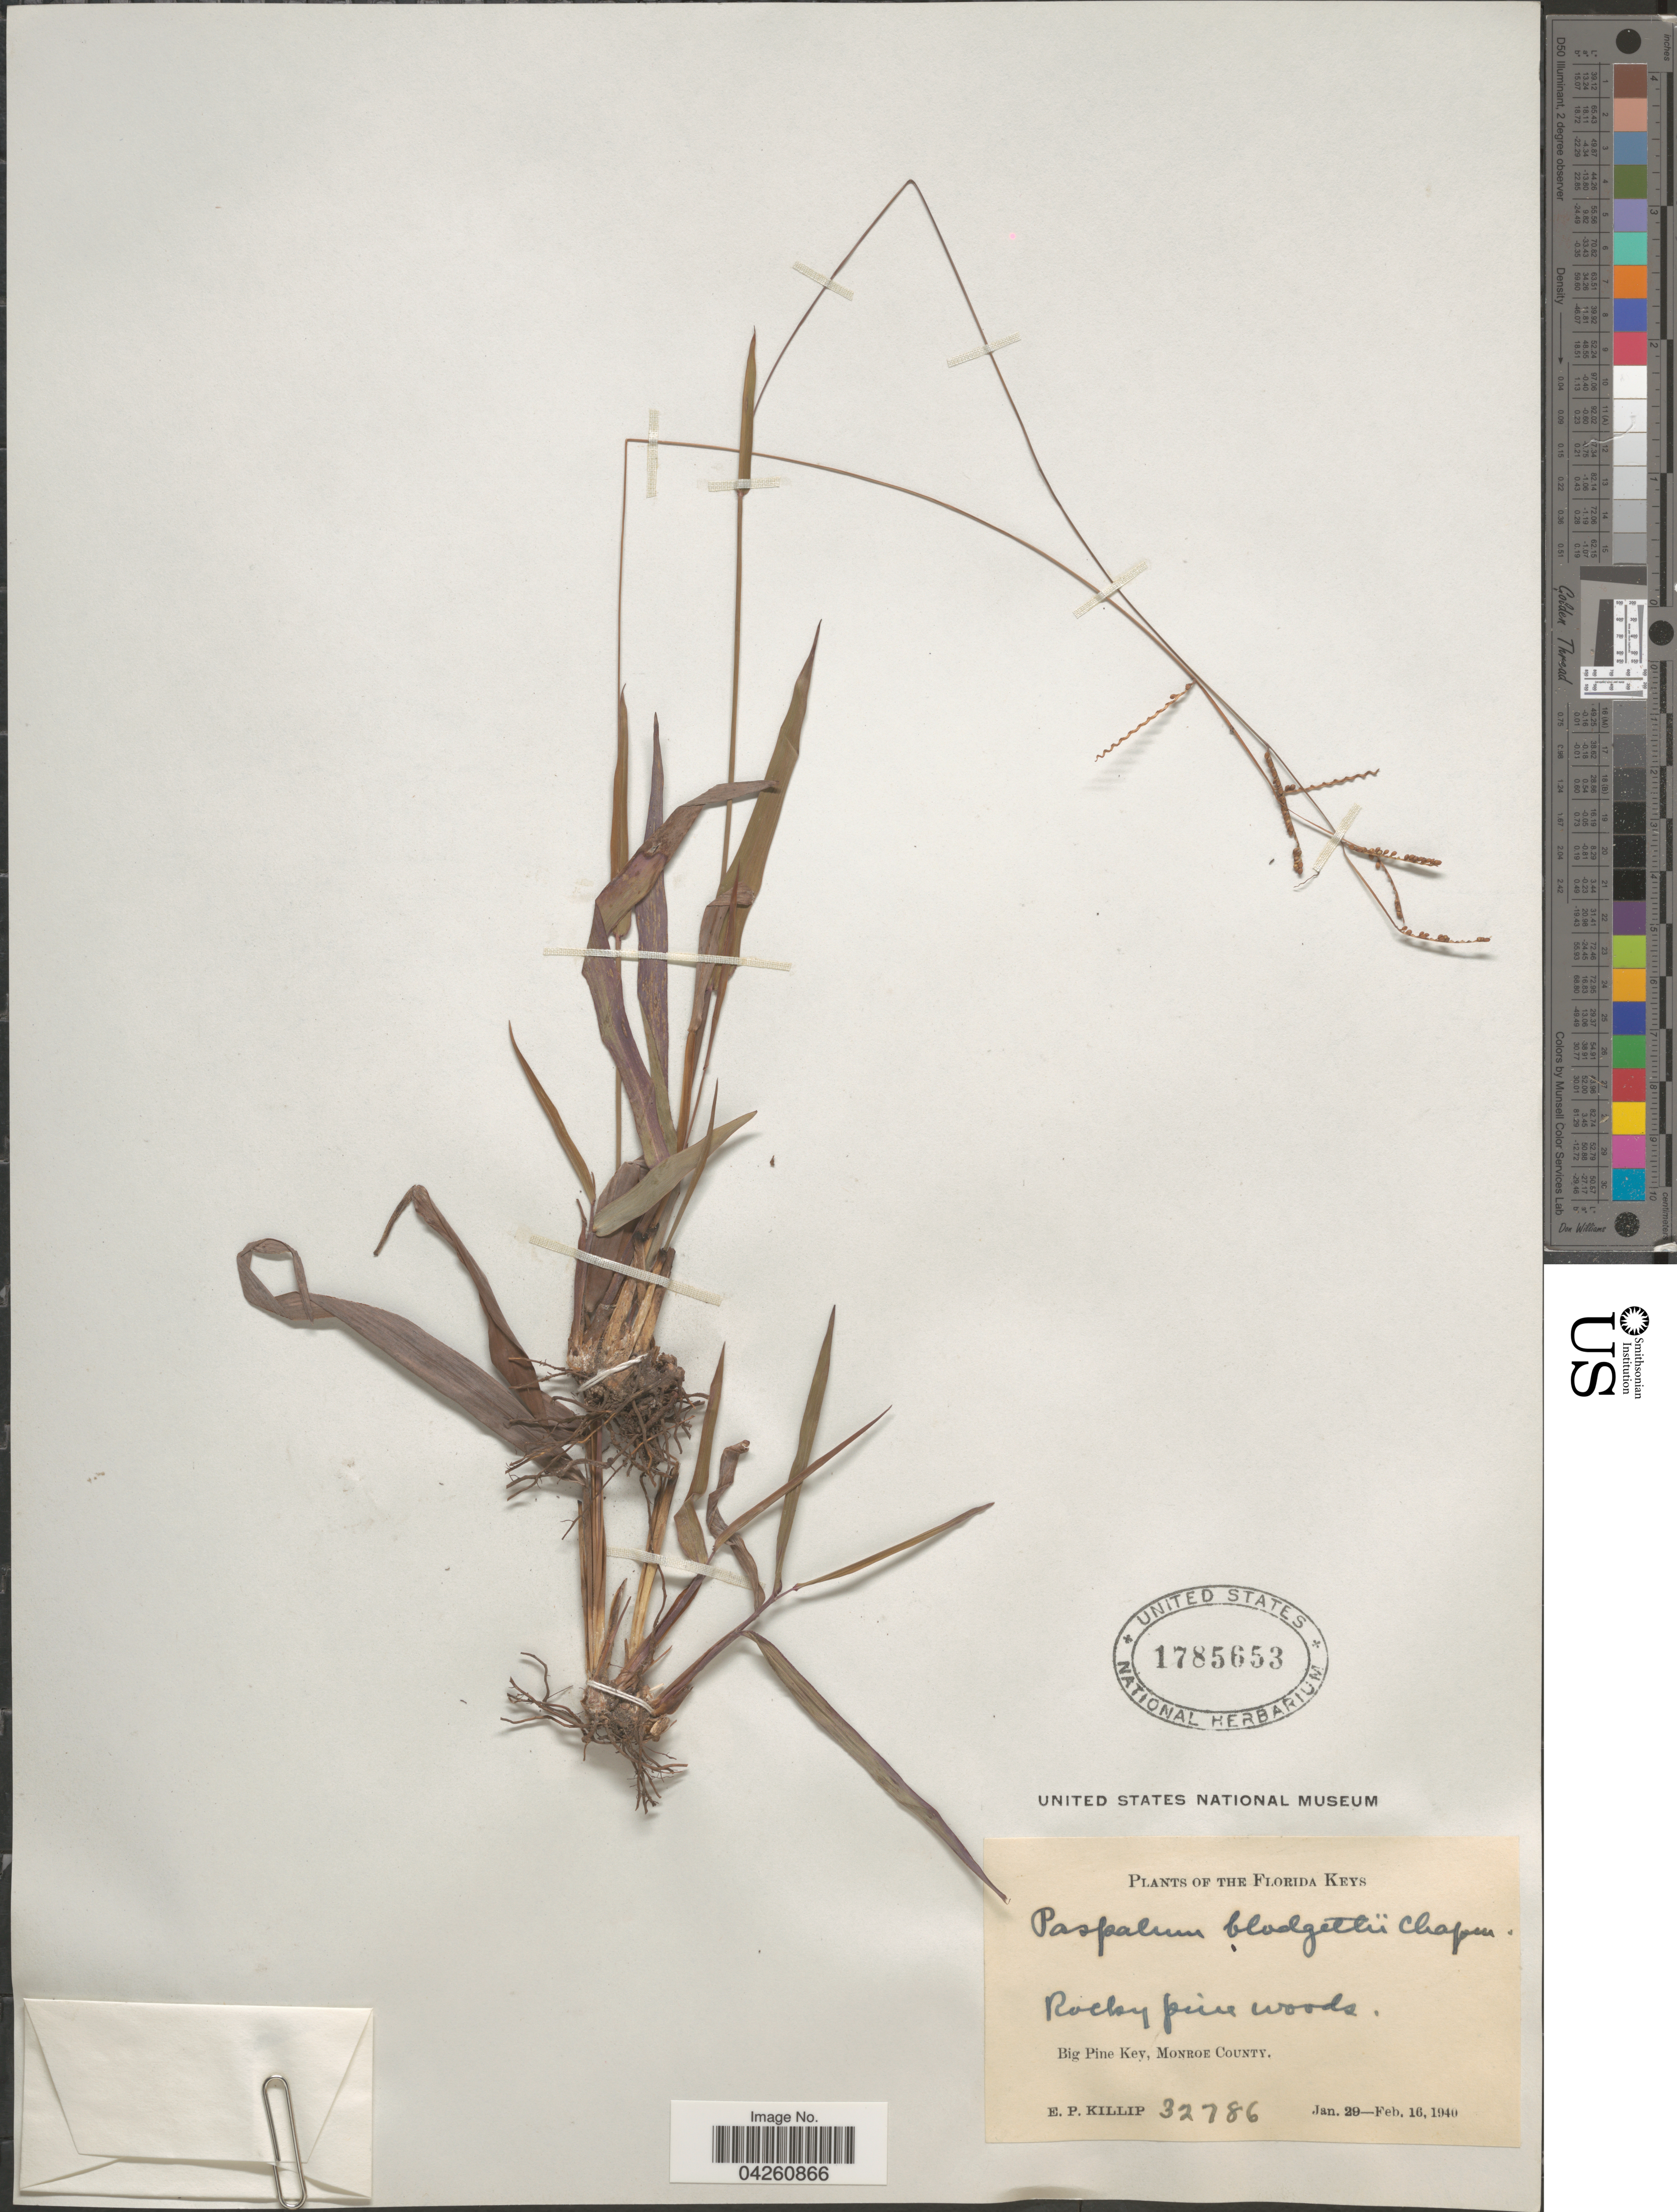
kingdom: Plantae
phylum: Tracheophyta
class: Liliopsida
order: Poales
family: Poaceae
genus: Paspalum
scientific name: Paspalum blodgettii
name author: Chapm.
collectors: E. P. Killip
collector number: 32786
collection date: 1940-01-29/1940-02-16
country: United States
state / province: Florida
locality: Florida Keys. Rocky pine woods. Big Pine Key, Monroe County.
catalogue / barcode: US 1785653